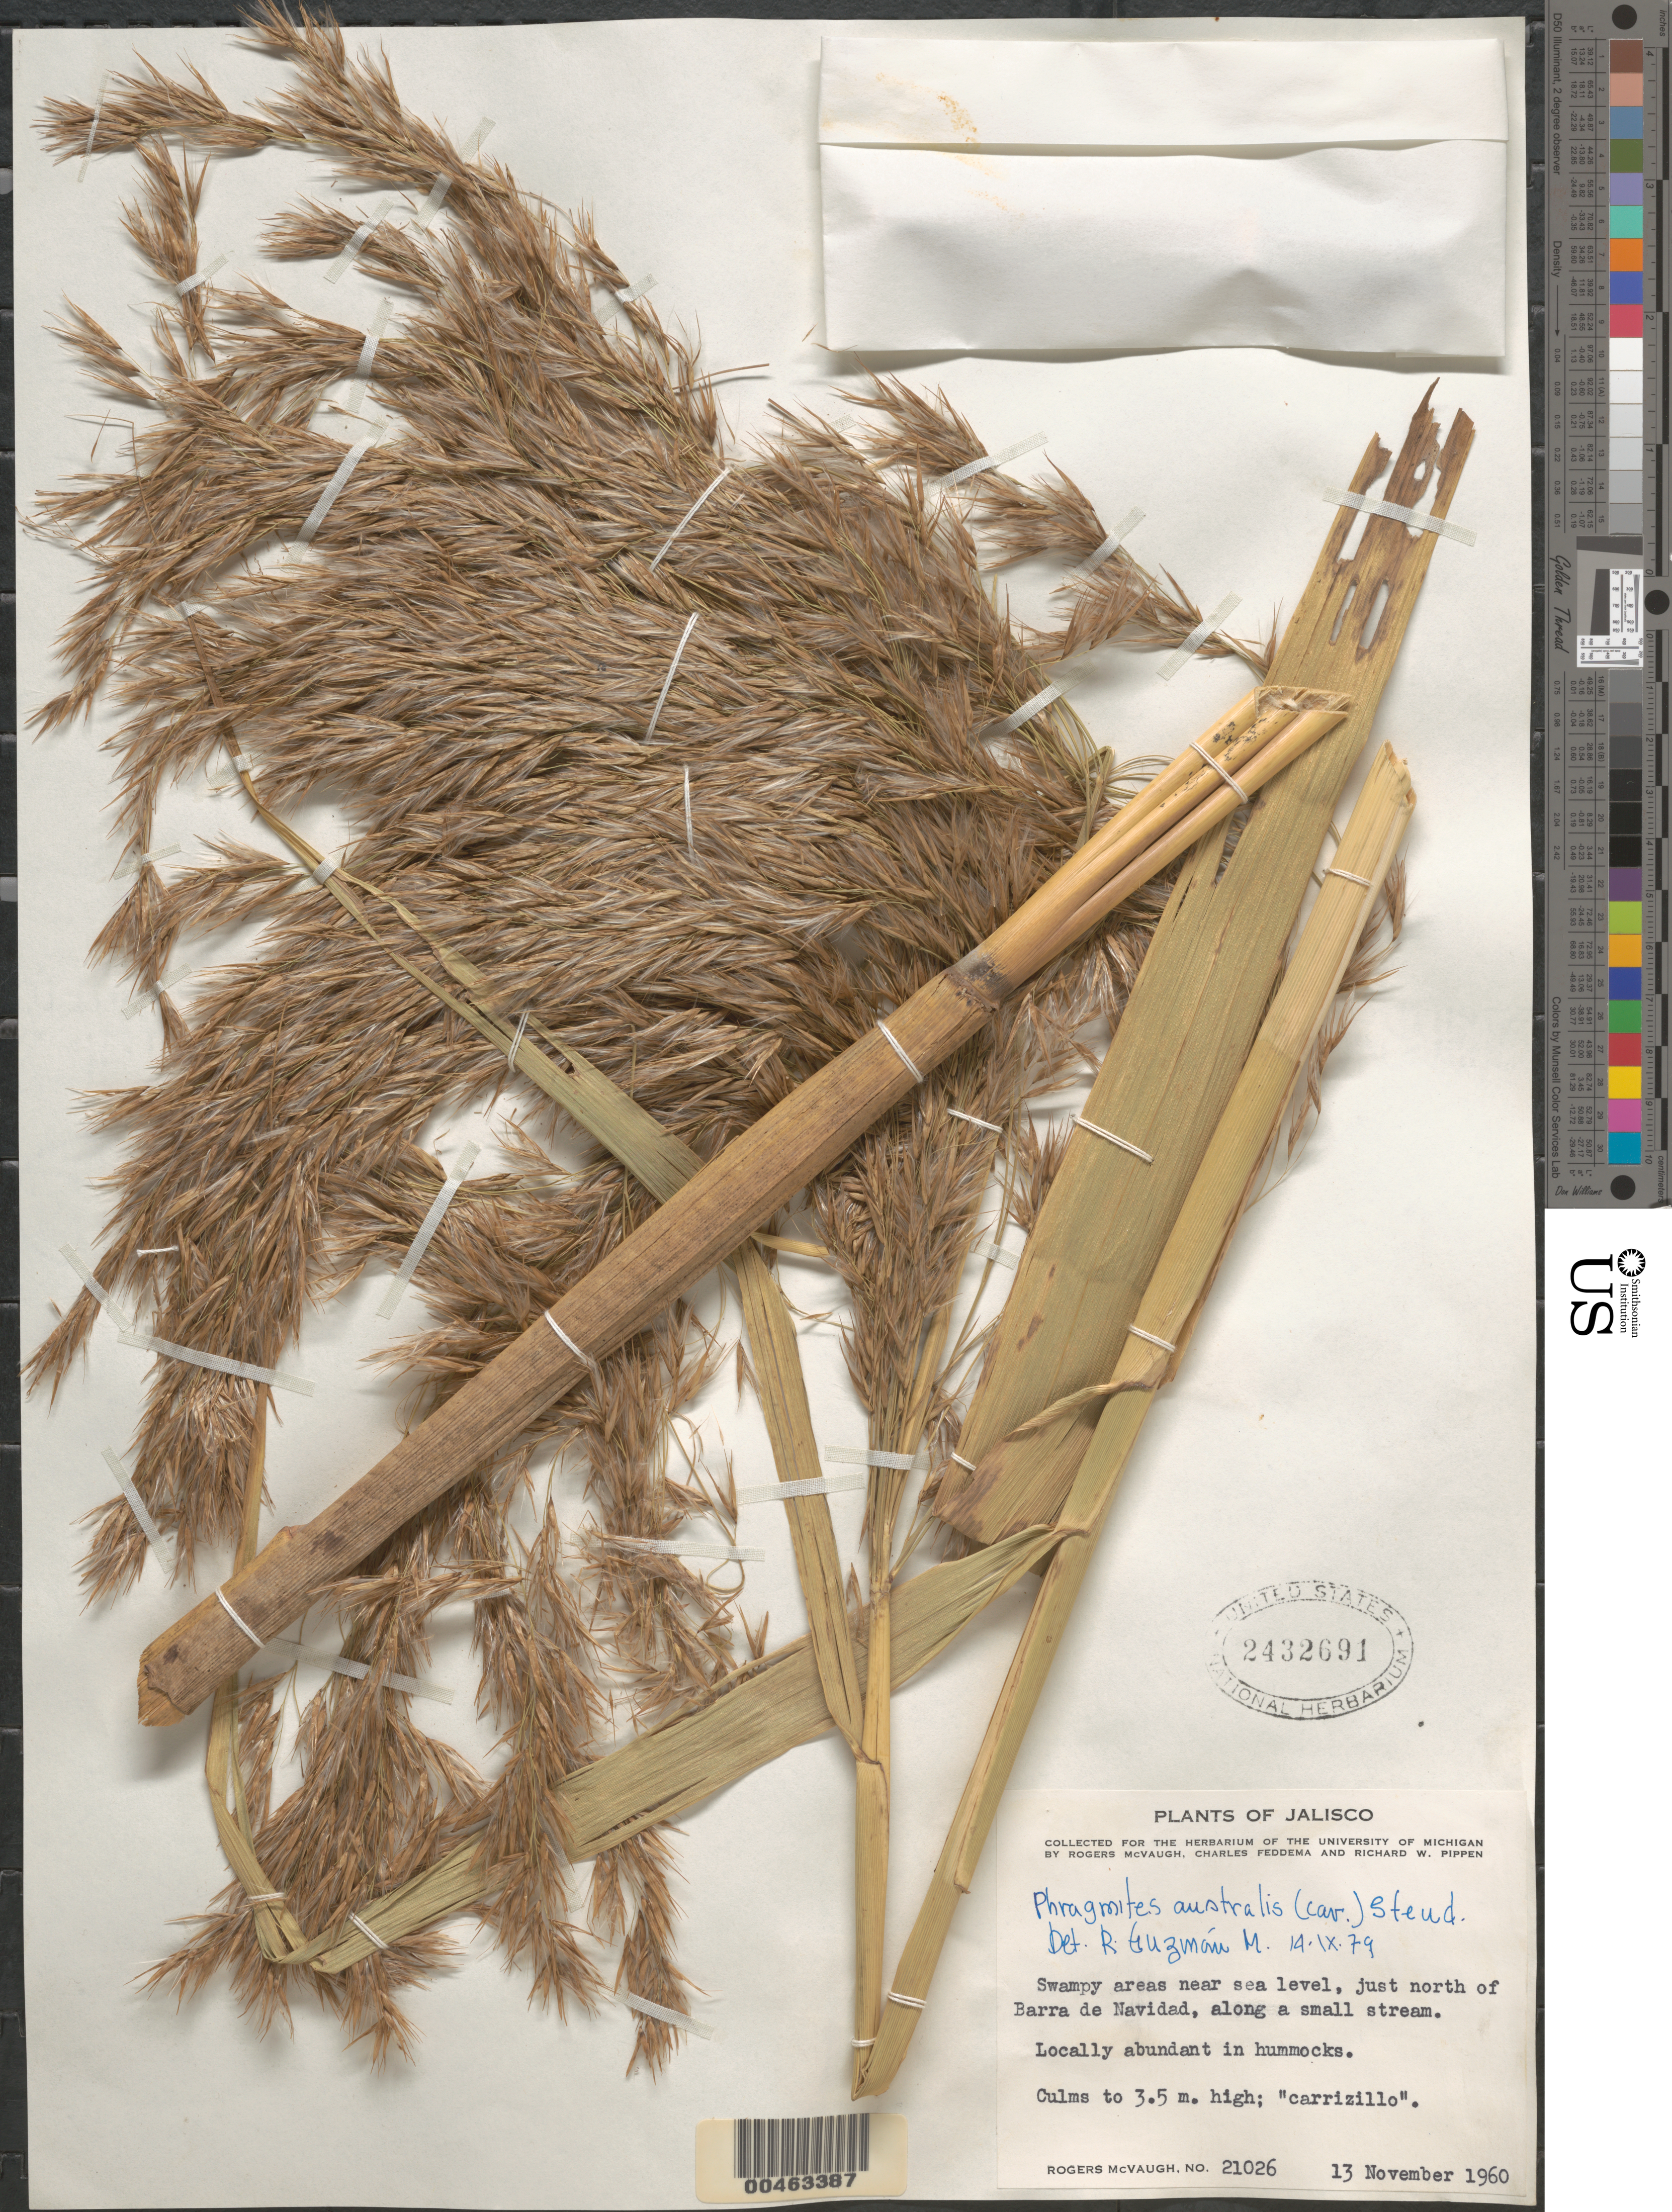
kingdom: Plantae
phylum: Tracheophyta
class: Liliopsida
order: Poales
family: Poaceae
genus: Phragmites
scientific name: Phragmites australis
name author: (Cav.) Trin. ex Steud.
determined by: Guzm n-M., R.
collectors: R. McVaugh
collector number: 21026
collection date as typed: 13 Nov 1960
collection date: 1960-11-13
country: Mexico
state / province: Jalisco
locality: Just N of Barra de Navidad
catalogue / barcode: US 2432691